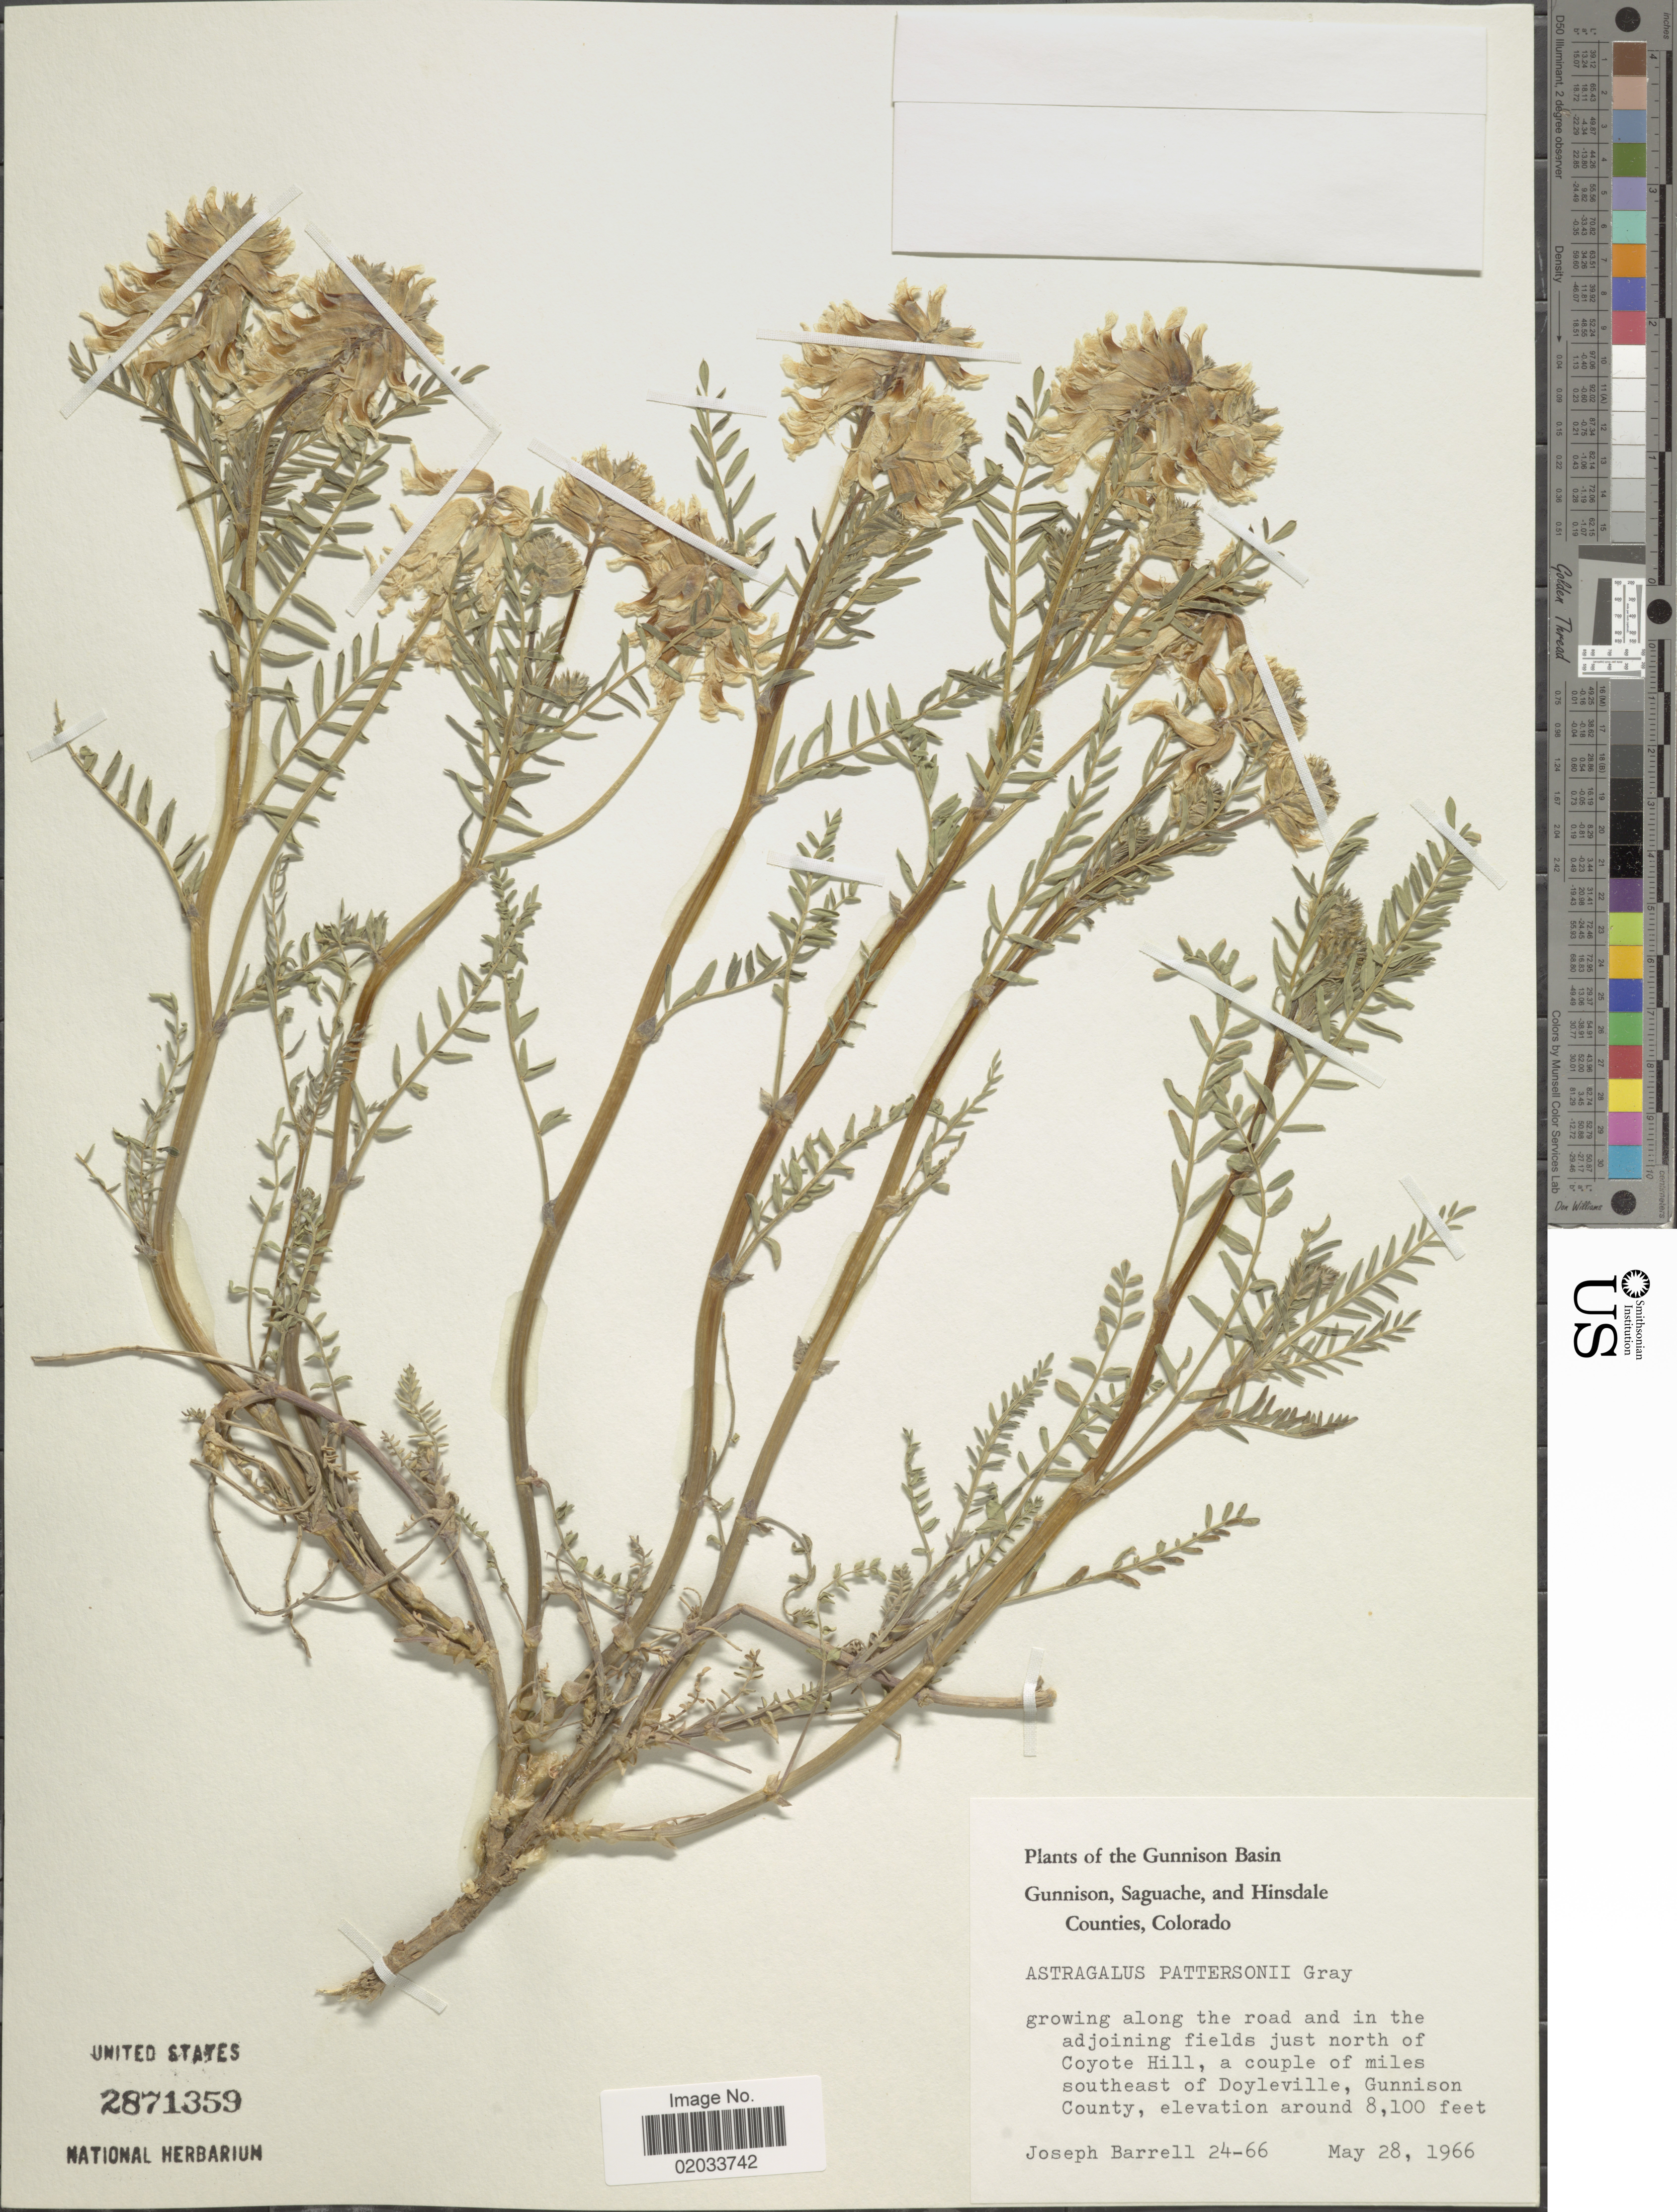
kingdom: Plantae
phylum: Tracheophyta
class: Magnoliopsida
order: Fabales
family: Fabaceae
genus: Astragalus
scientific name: Astragalus pattersonii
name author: (A. Gray) A. Gray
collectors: J. Barrell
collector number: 24-66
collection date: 1966-05-28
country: United States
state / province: Colorado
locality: The Gunnison Basin Gunnison, Saguache, and Hinsdale Counties, growing along the road and in the adjoining fields just north of Coyote Hill, acouple of miles southeast of Doyleville, Gunnison County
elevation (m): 2469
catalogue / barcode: US 2871359